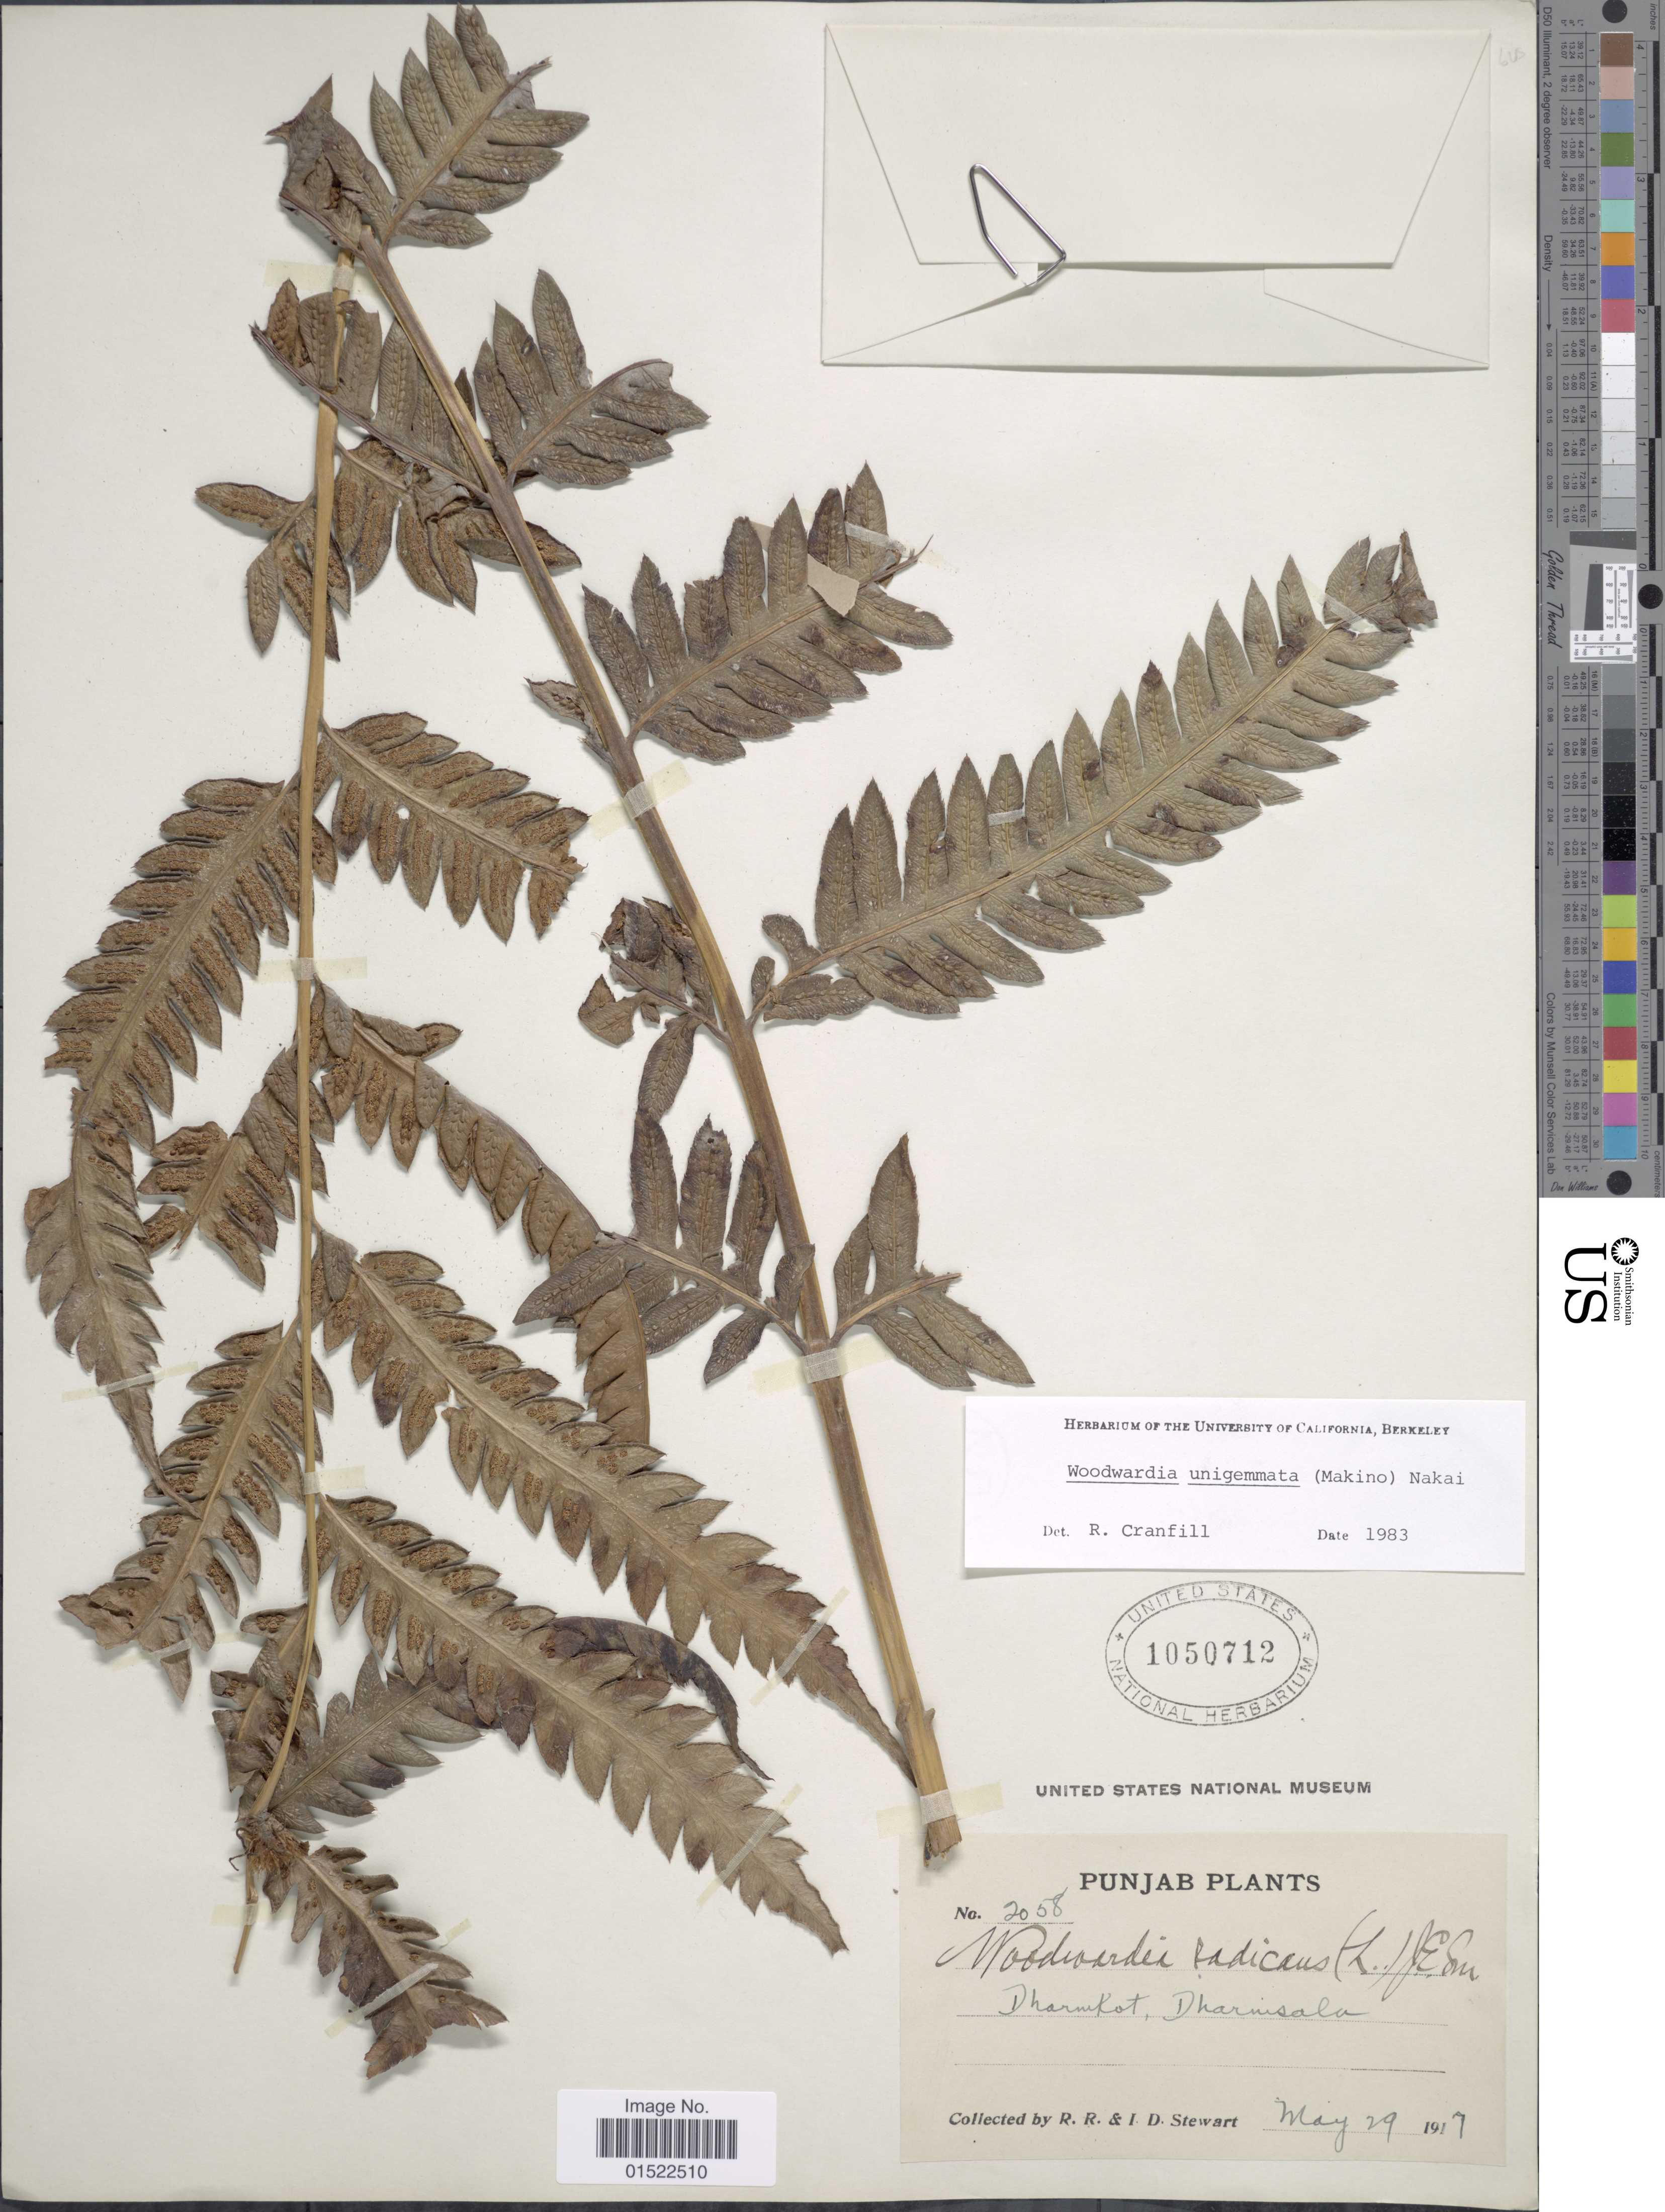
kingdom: Plantae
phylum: Tracheophyta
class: Polypodiopsida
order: Polypodiales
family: Blechnaceae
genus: Woodwardia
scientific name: Woodwardia unigemmata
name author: (Makino) Nakai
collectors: R. R. Stewart & I. Stewart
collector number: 2058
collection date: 1917-05-29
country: India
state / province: Himachal Pradesh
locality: Dharmkot, Dharmsala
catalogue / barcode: US 1050712